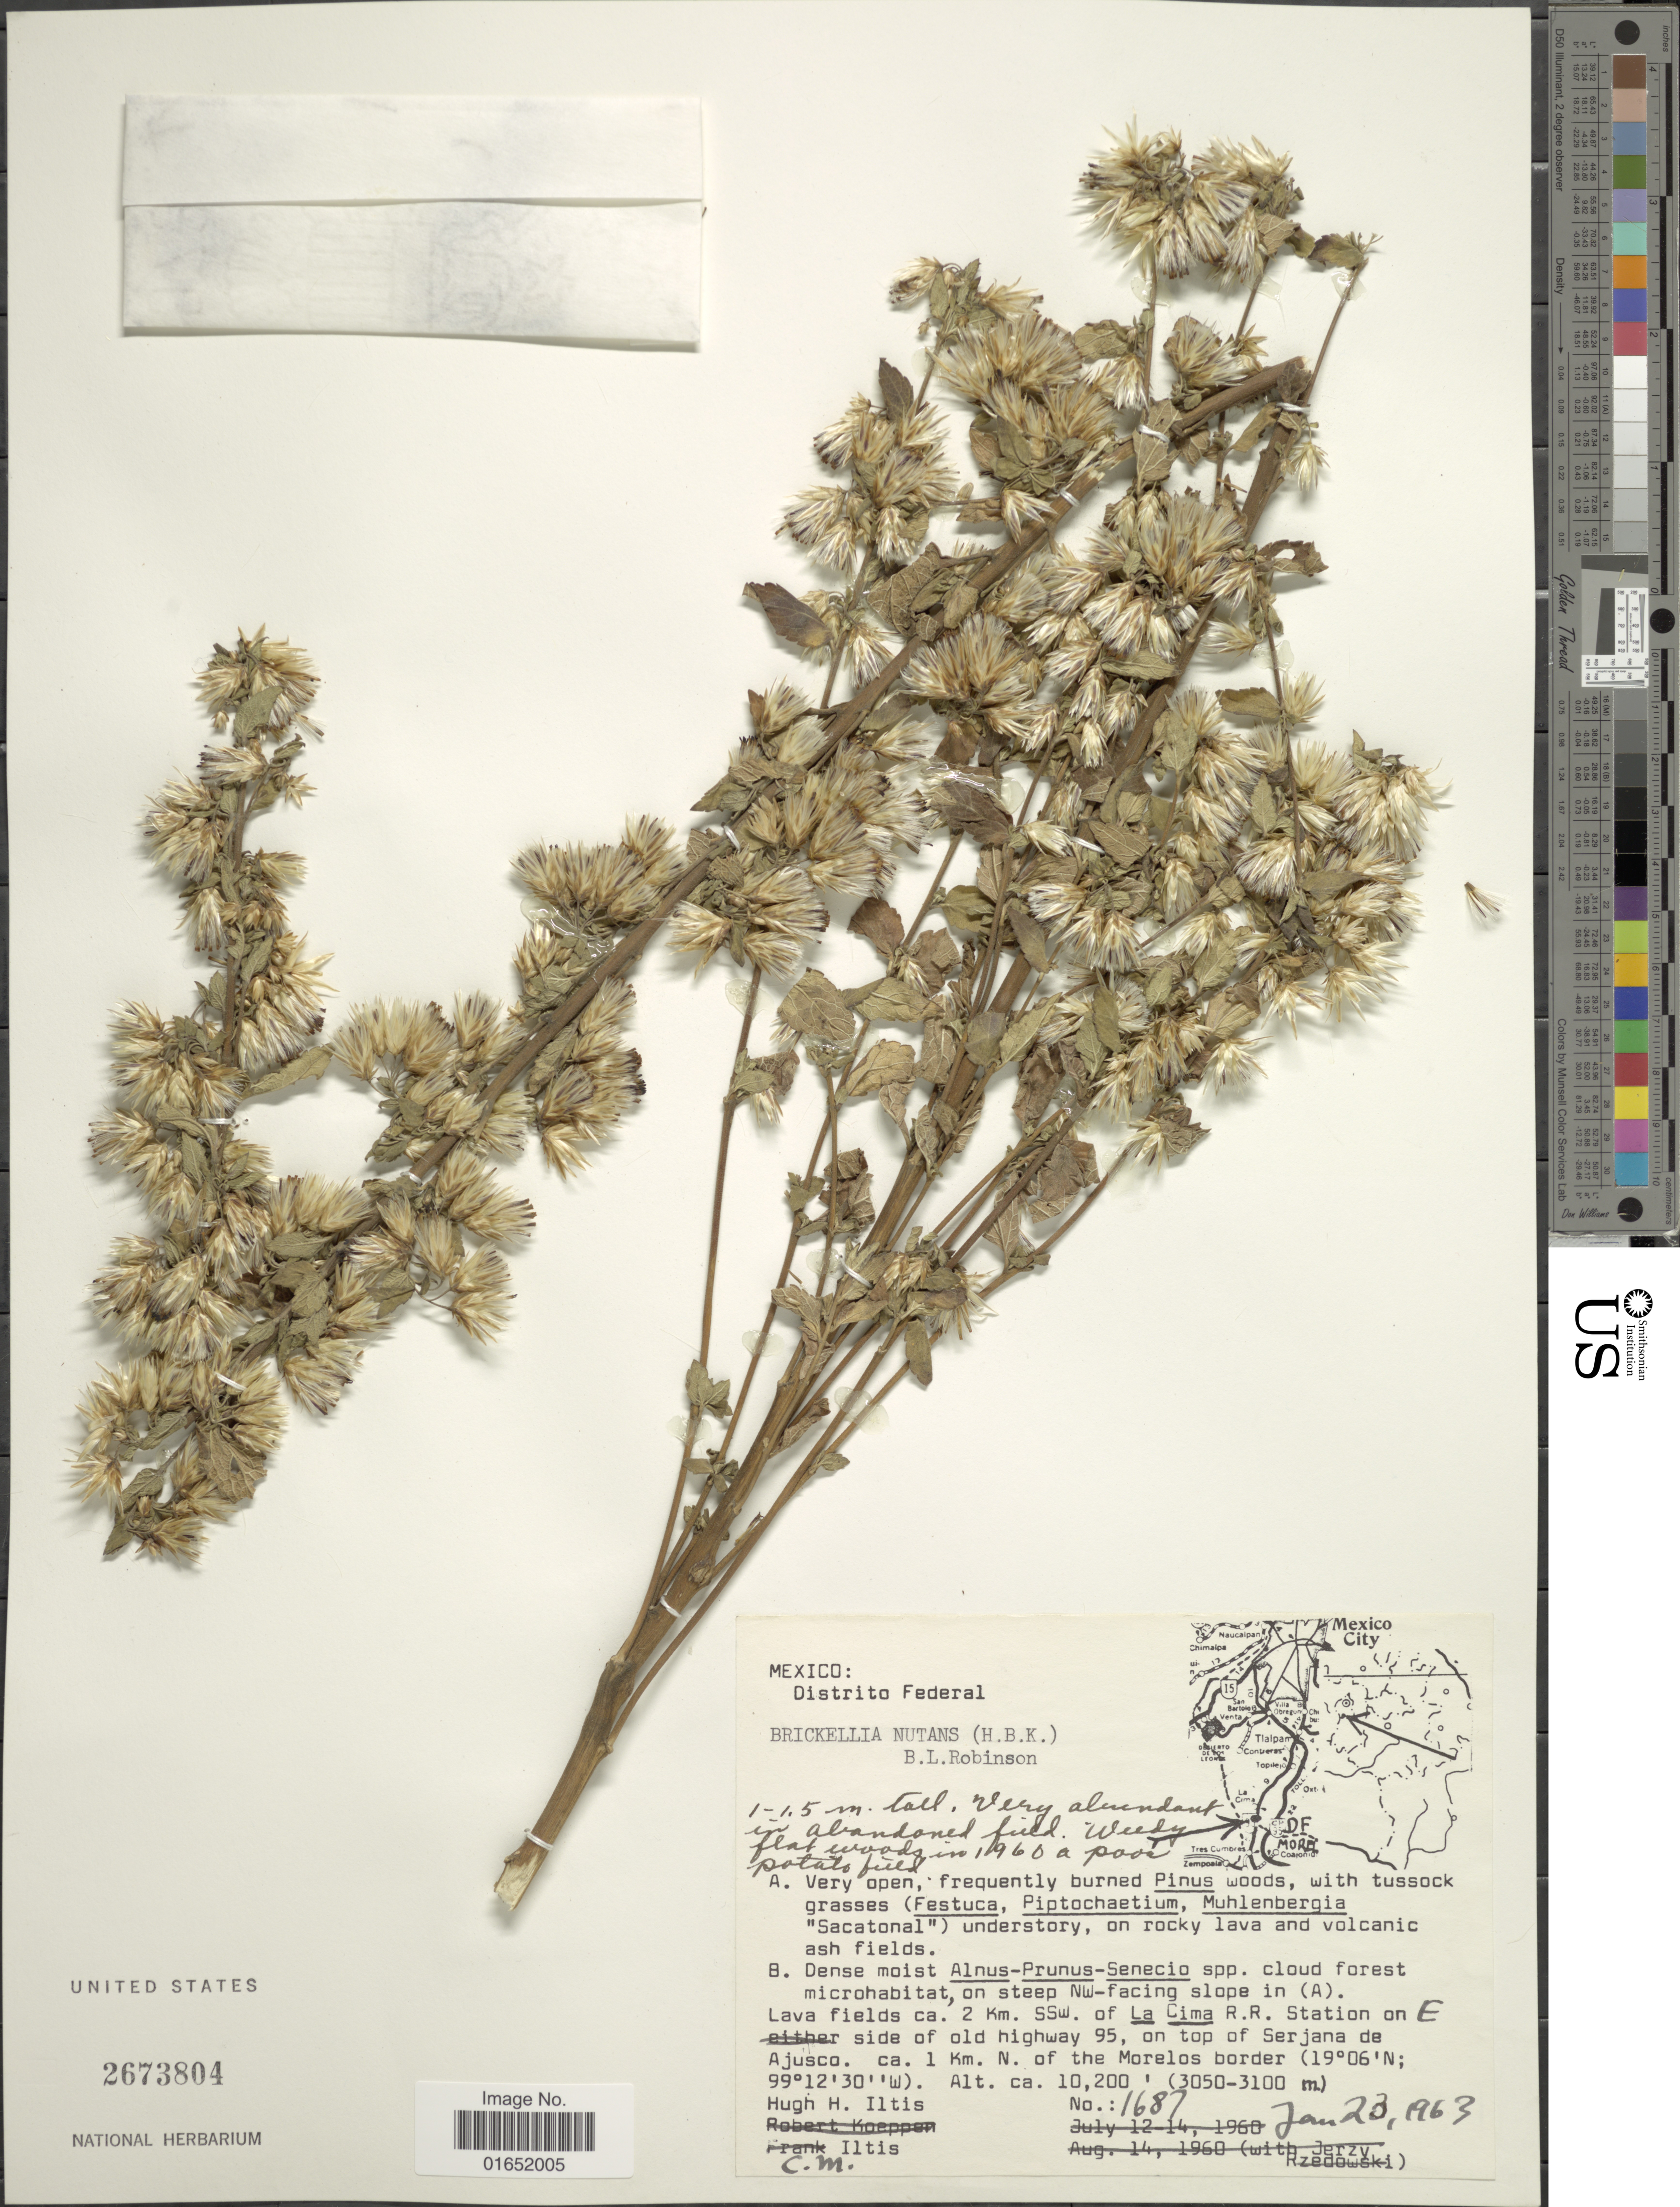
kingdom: Plantae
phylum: Tracheophyta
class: Magnoliopsida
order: Asterales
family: Asteraceae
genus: Brickellia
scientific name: Brickellia nutanticeps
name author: S.F. Blake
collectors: H. H. Iltis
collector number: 1687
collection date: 1963-01-23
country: Mexico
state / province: Distrito Federal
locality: Lava fields ca. 2 Km SSW of La Cima R.R. Station on E side of old highway 95, on top of Serjana de Ajusco. ca 1 km N of the Morelos border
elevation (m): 3050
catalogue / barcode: US 2673804